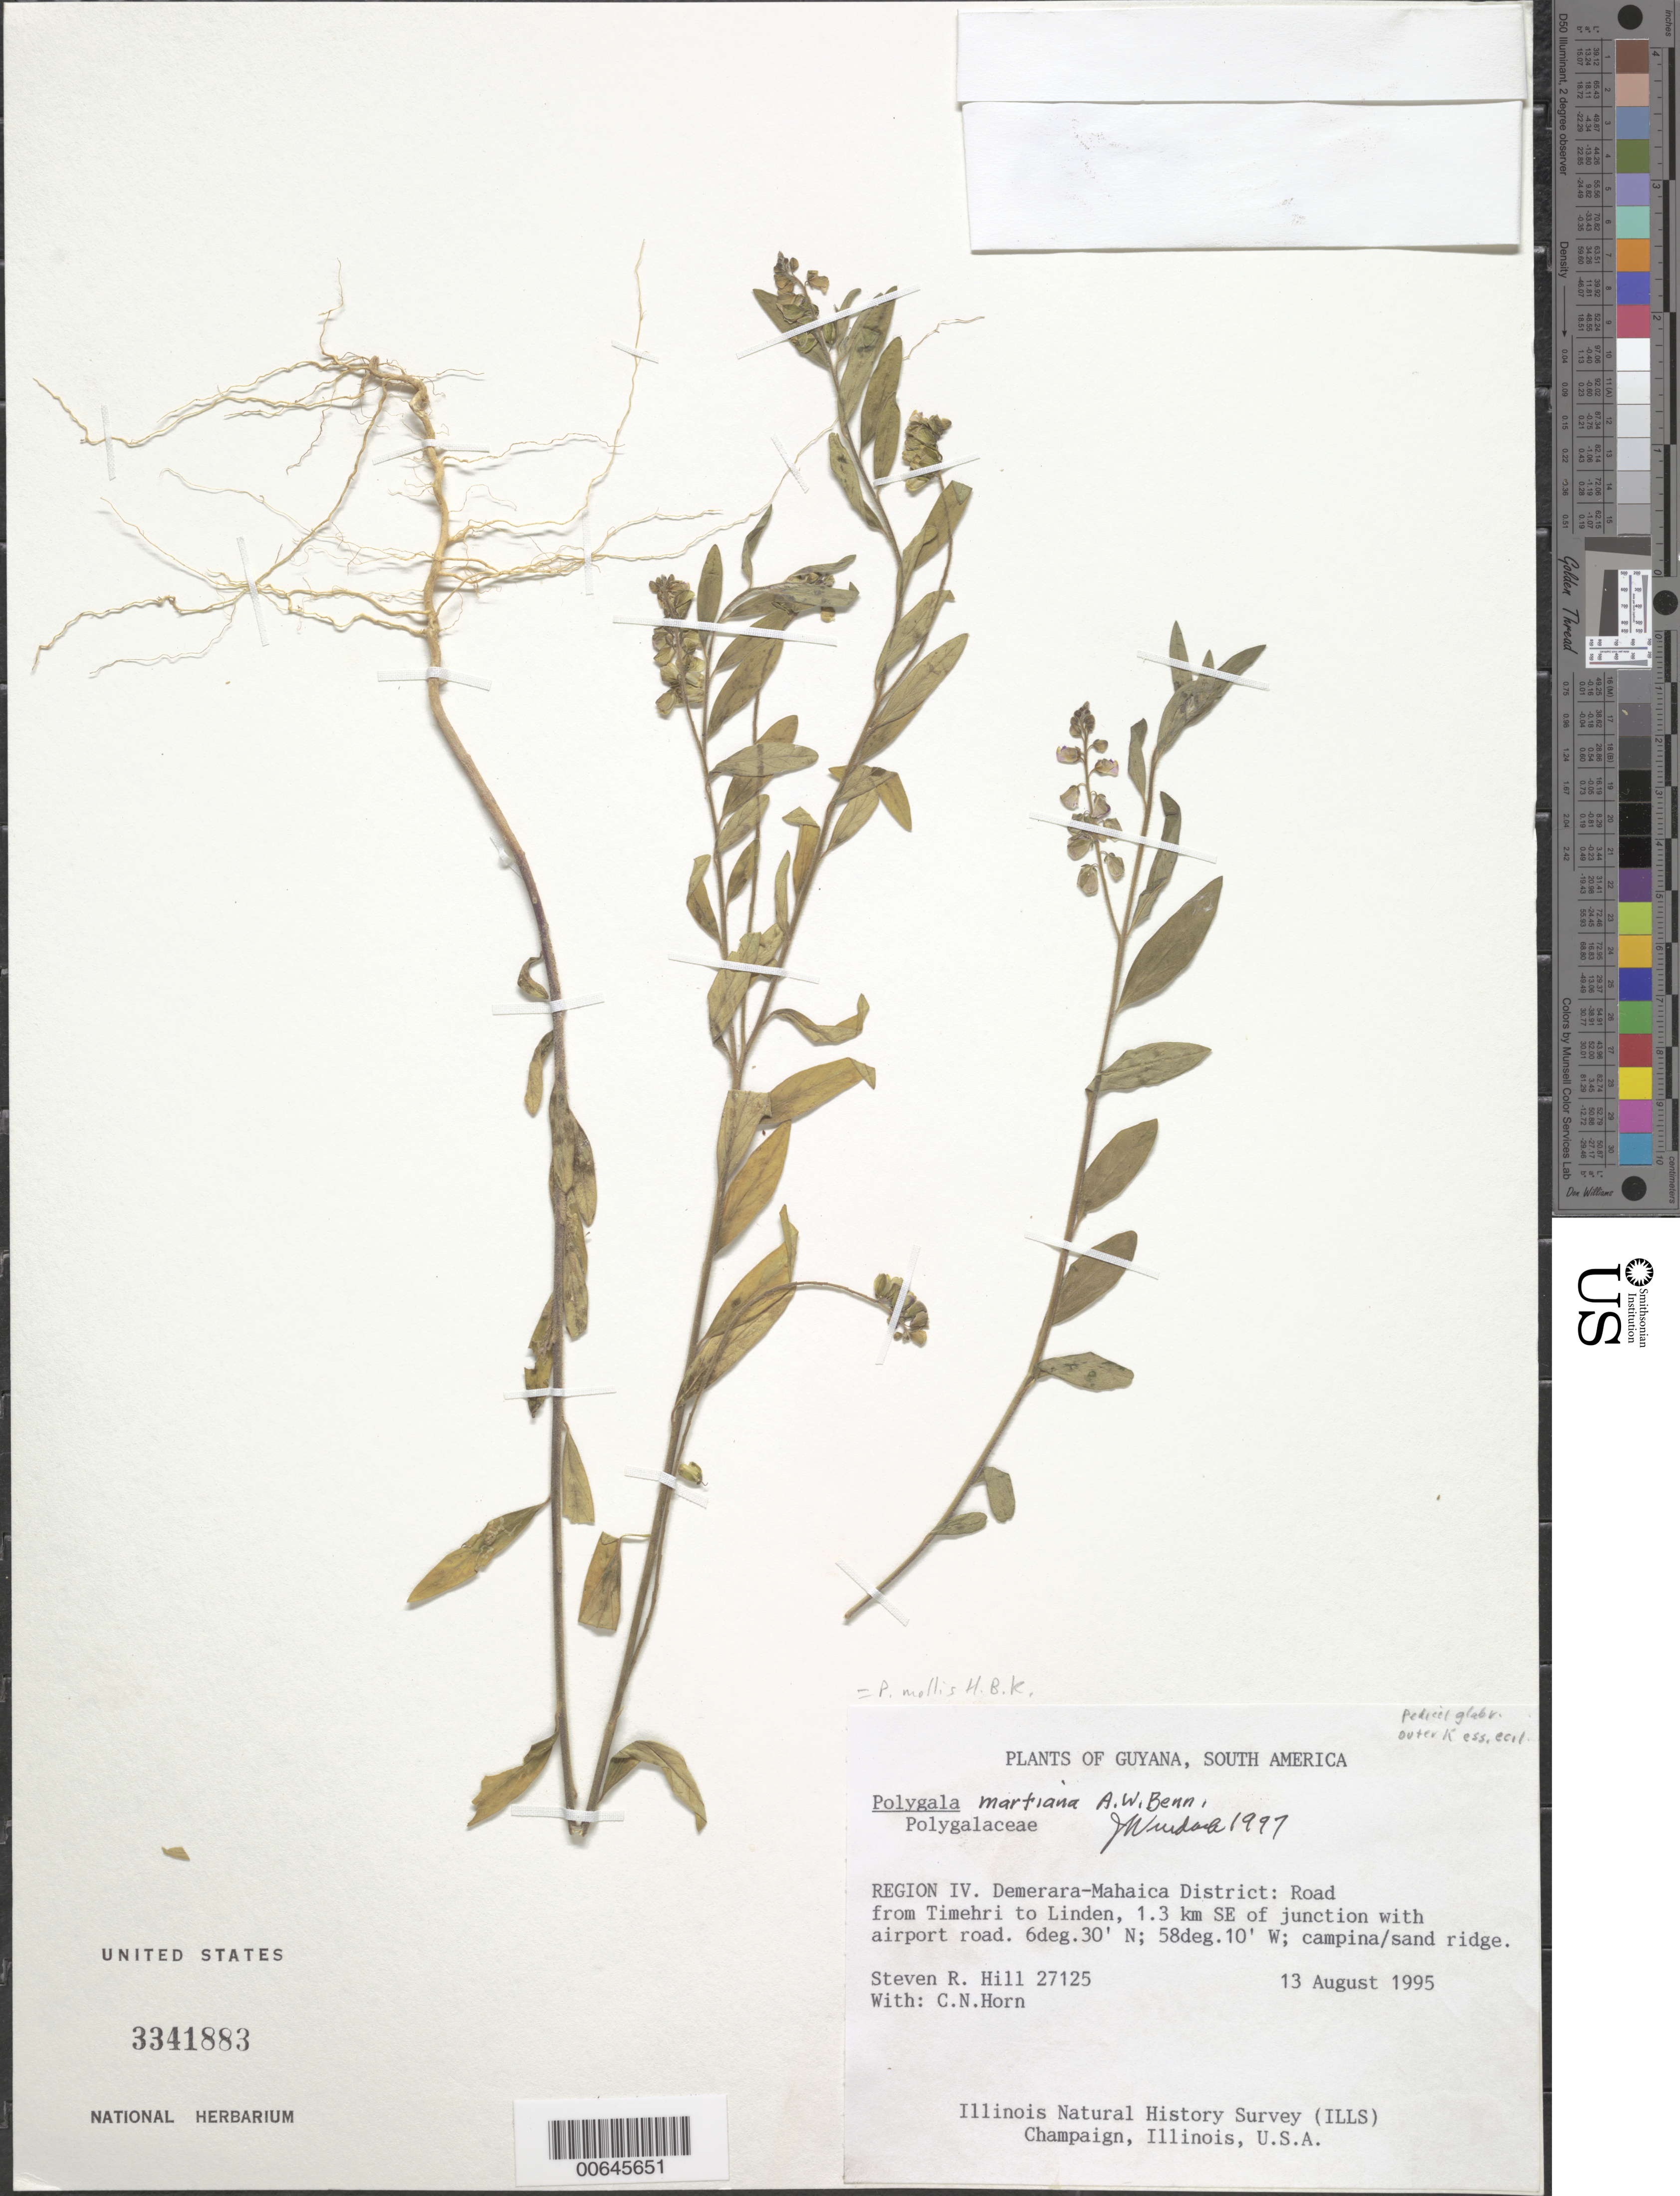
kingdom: Plantae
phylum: Tracheophyta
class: Magnoliopsida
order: Fabales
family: Polygalaceae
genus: Asemeia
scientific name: Asemeia martiana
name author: (A.W. Benn.) J.F.B. Pastore & J.R. Abbott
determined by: Strong, Mark T., (BOT), Smithsonian Institution - National Museum of Natural History (UNITED STATES)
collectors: S. R. Hill & C. N. Horn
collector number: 27125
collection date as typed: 13-Aug-95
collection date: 1995-08-13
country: Guyana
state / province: Demerara-Mahaica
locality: Timehri to Linden road, 1.3 km SE of junc. with airport road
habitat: Campina/sand ridge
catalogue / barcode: US 3341883